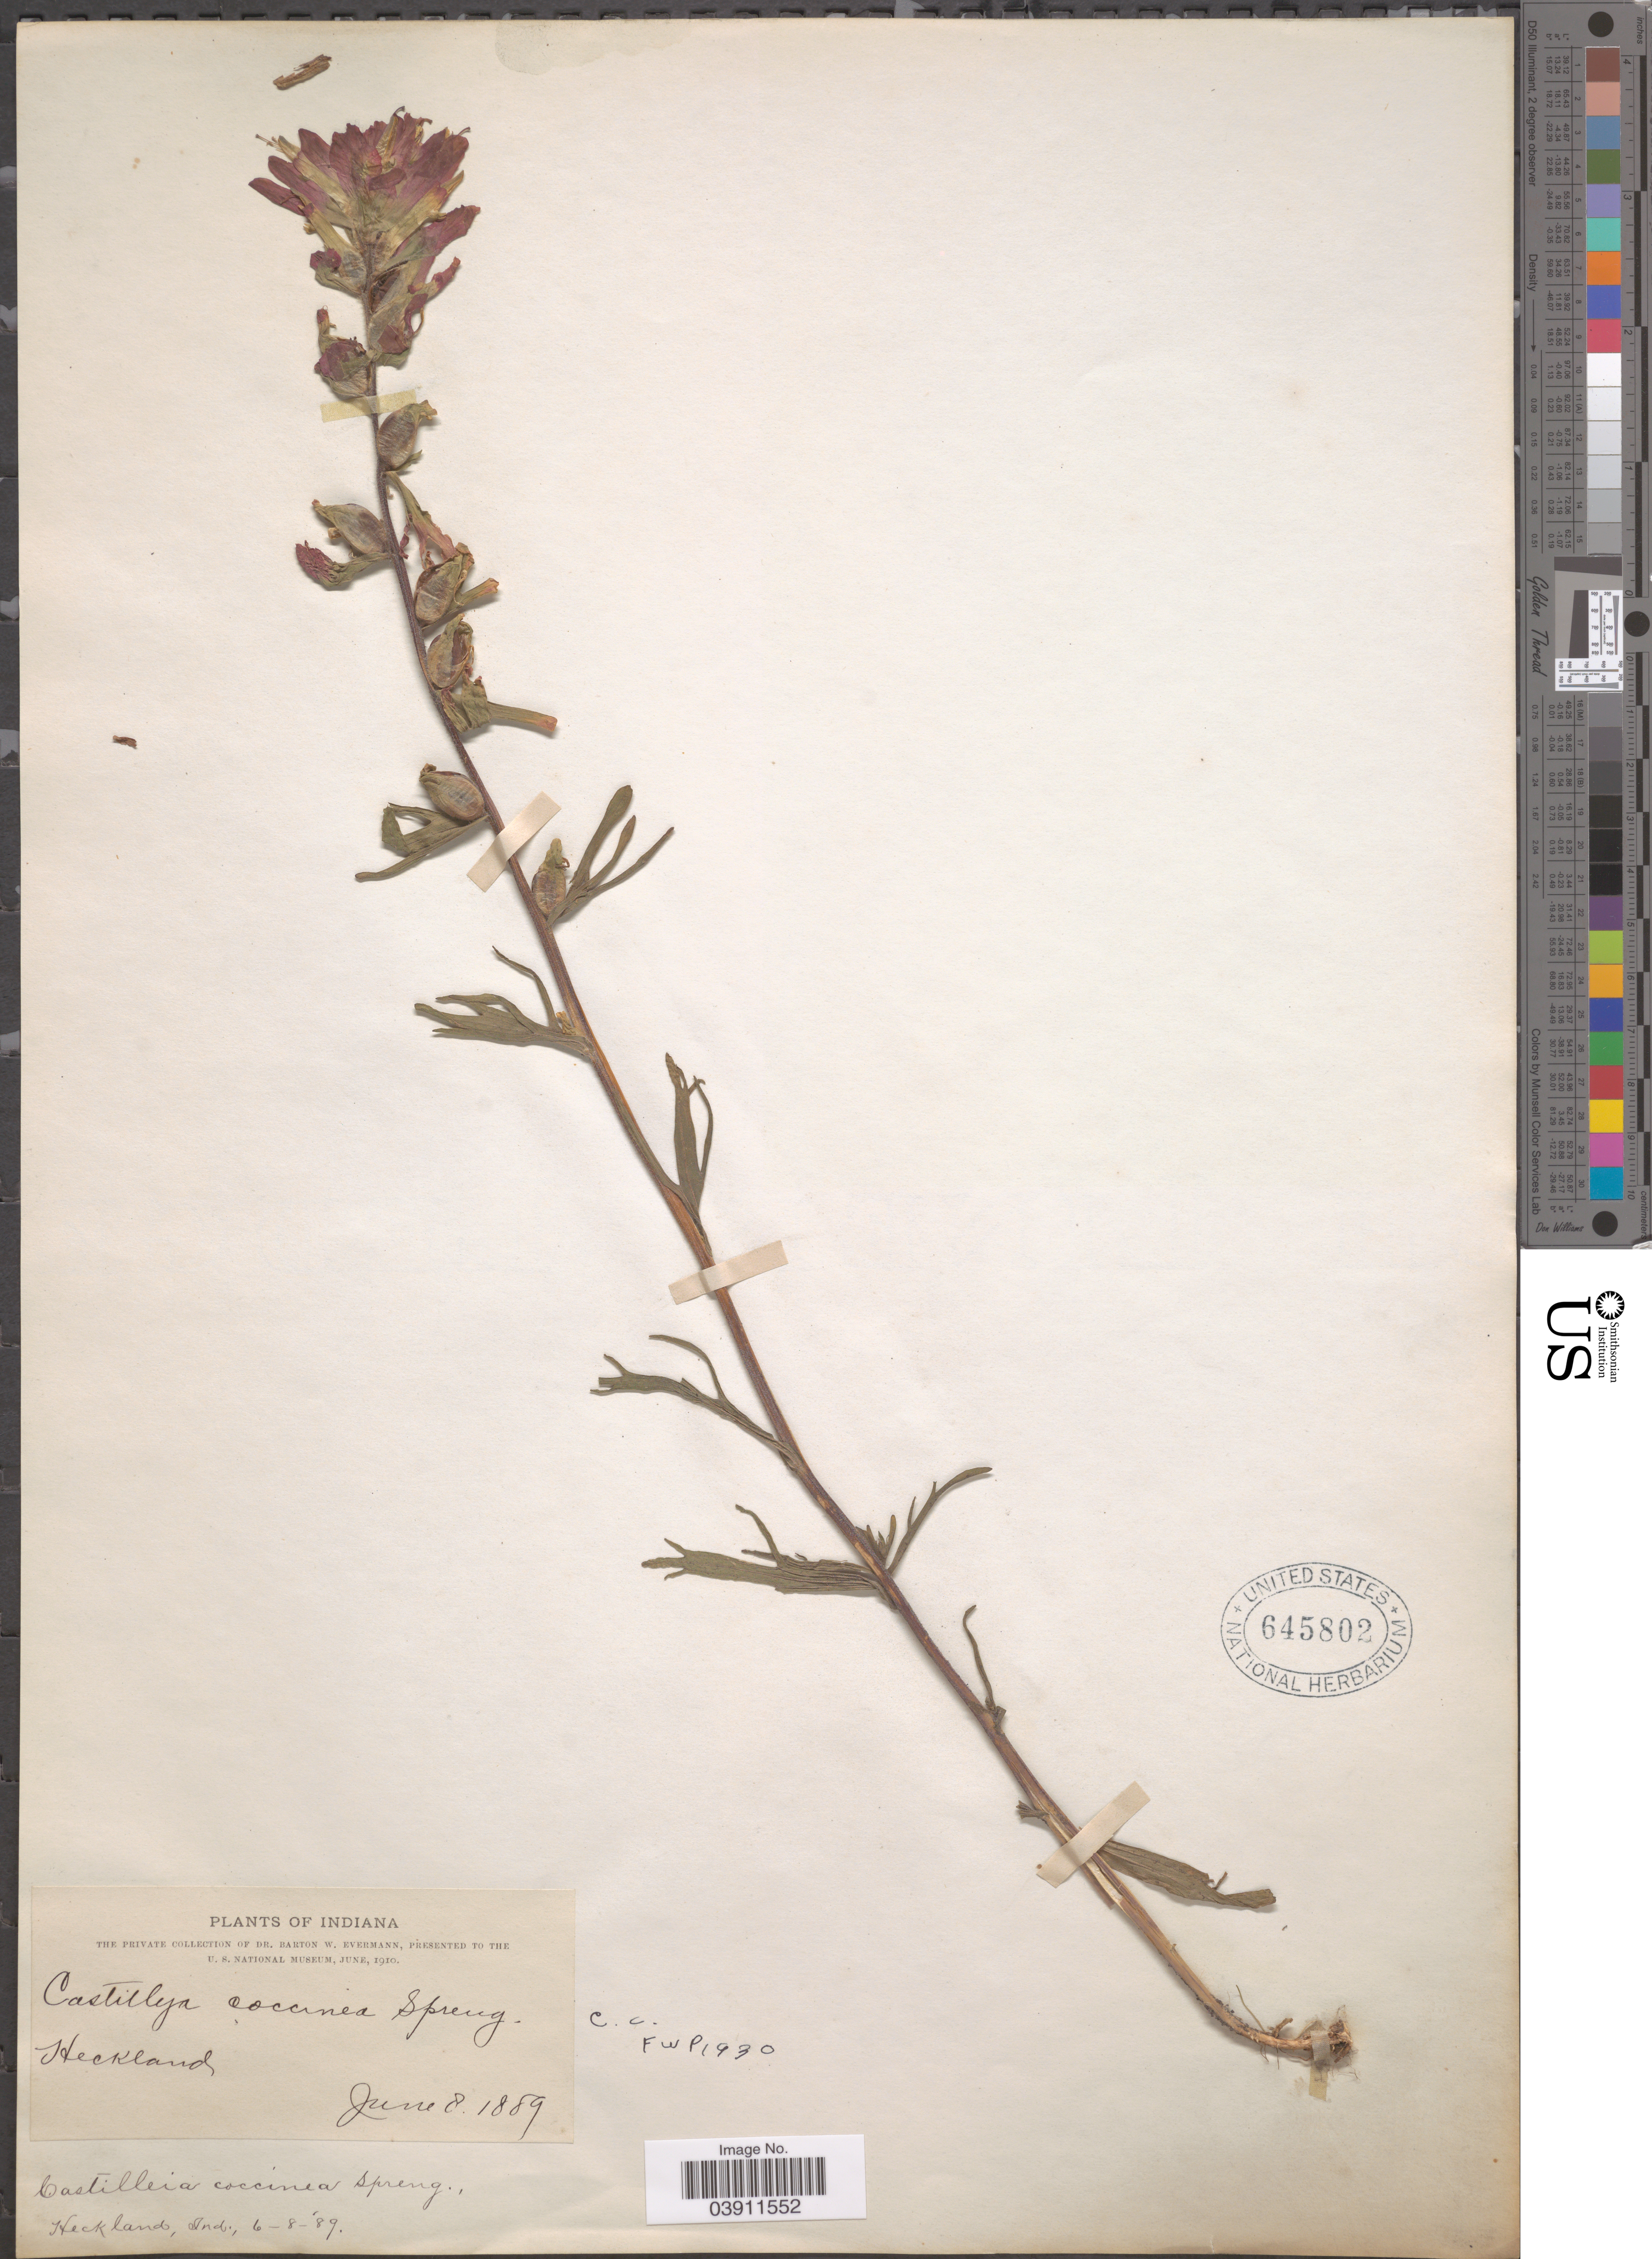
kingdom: Plantae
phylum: Tracheophyta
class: Magnoliopsida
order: Lamiales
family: Orobanchaceae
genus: Castilleja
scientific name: Castilleja coccinea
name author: (L.) Spreng.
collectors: B. W. Evermann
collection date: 1889-06-08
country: United States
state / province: Indiana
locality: Heckland.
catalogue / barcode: US 645802